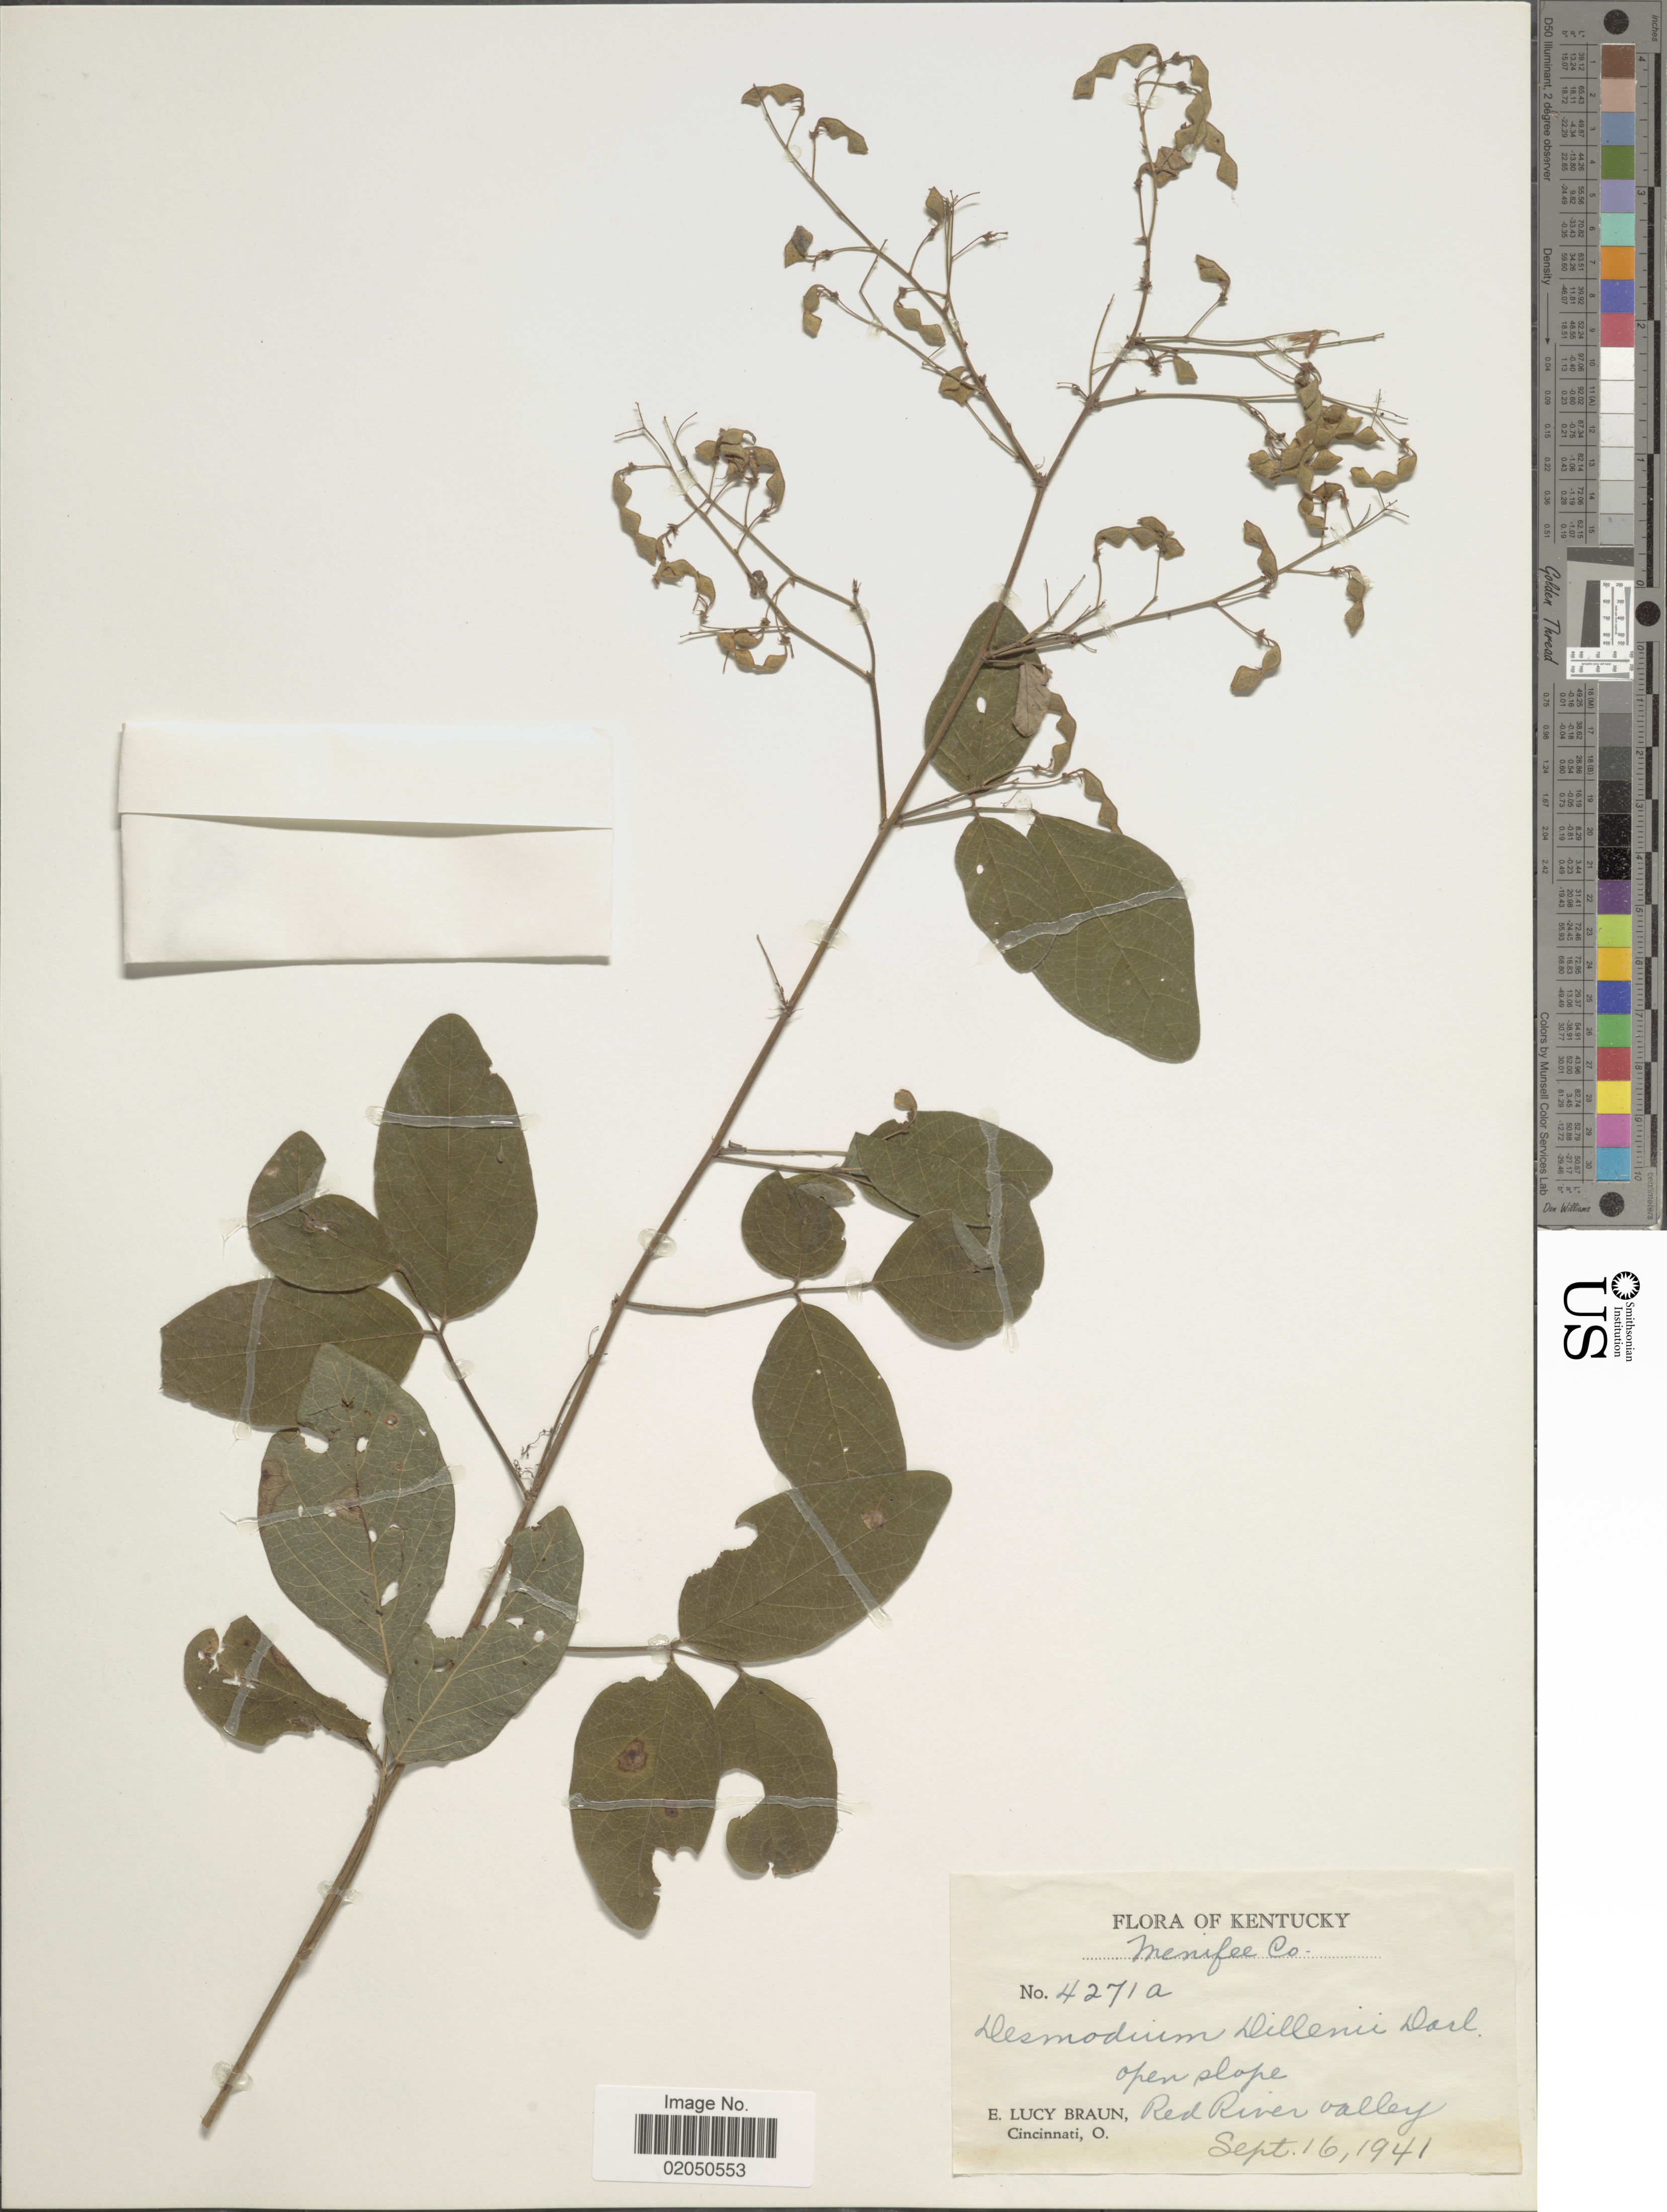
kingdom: Plantae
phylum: Tracheophyta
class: Magnoliopsida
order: Fabales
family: Fabaceae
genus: Desmodium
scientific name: Desmodium glabellum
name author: (Michx.) DC.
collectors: E. L. Braun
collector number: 4271a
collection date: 1941-09-16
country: United States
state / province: Kentucky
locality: Menifee Co., Red River Valley